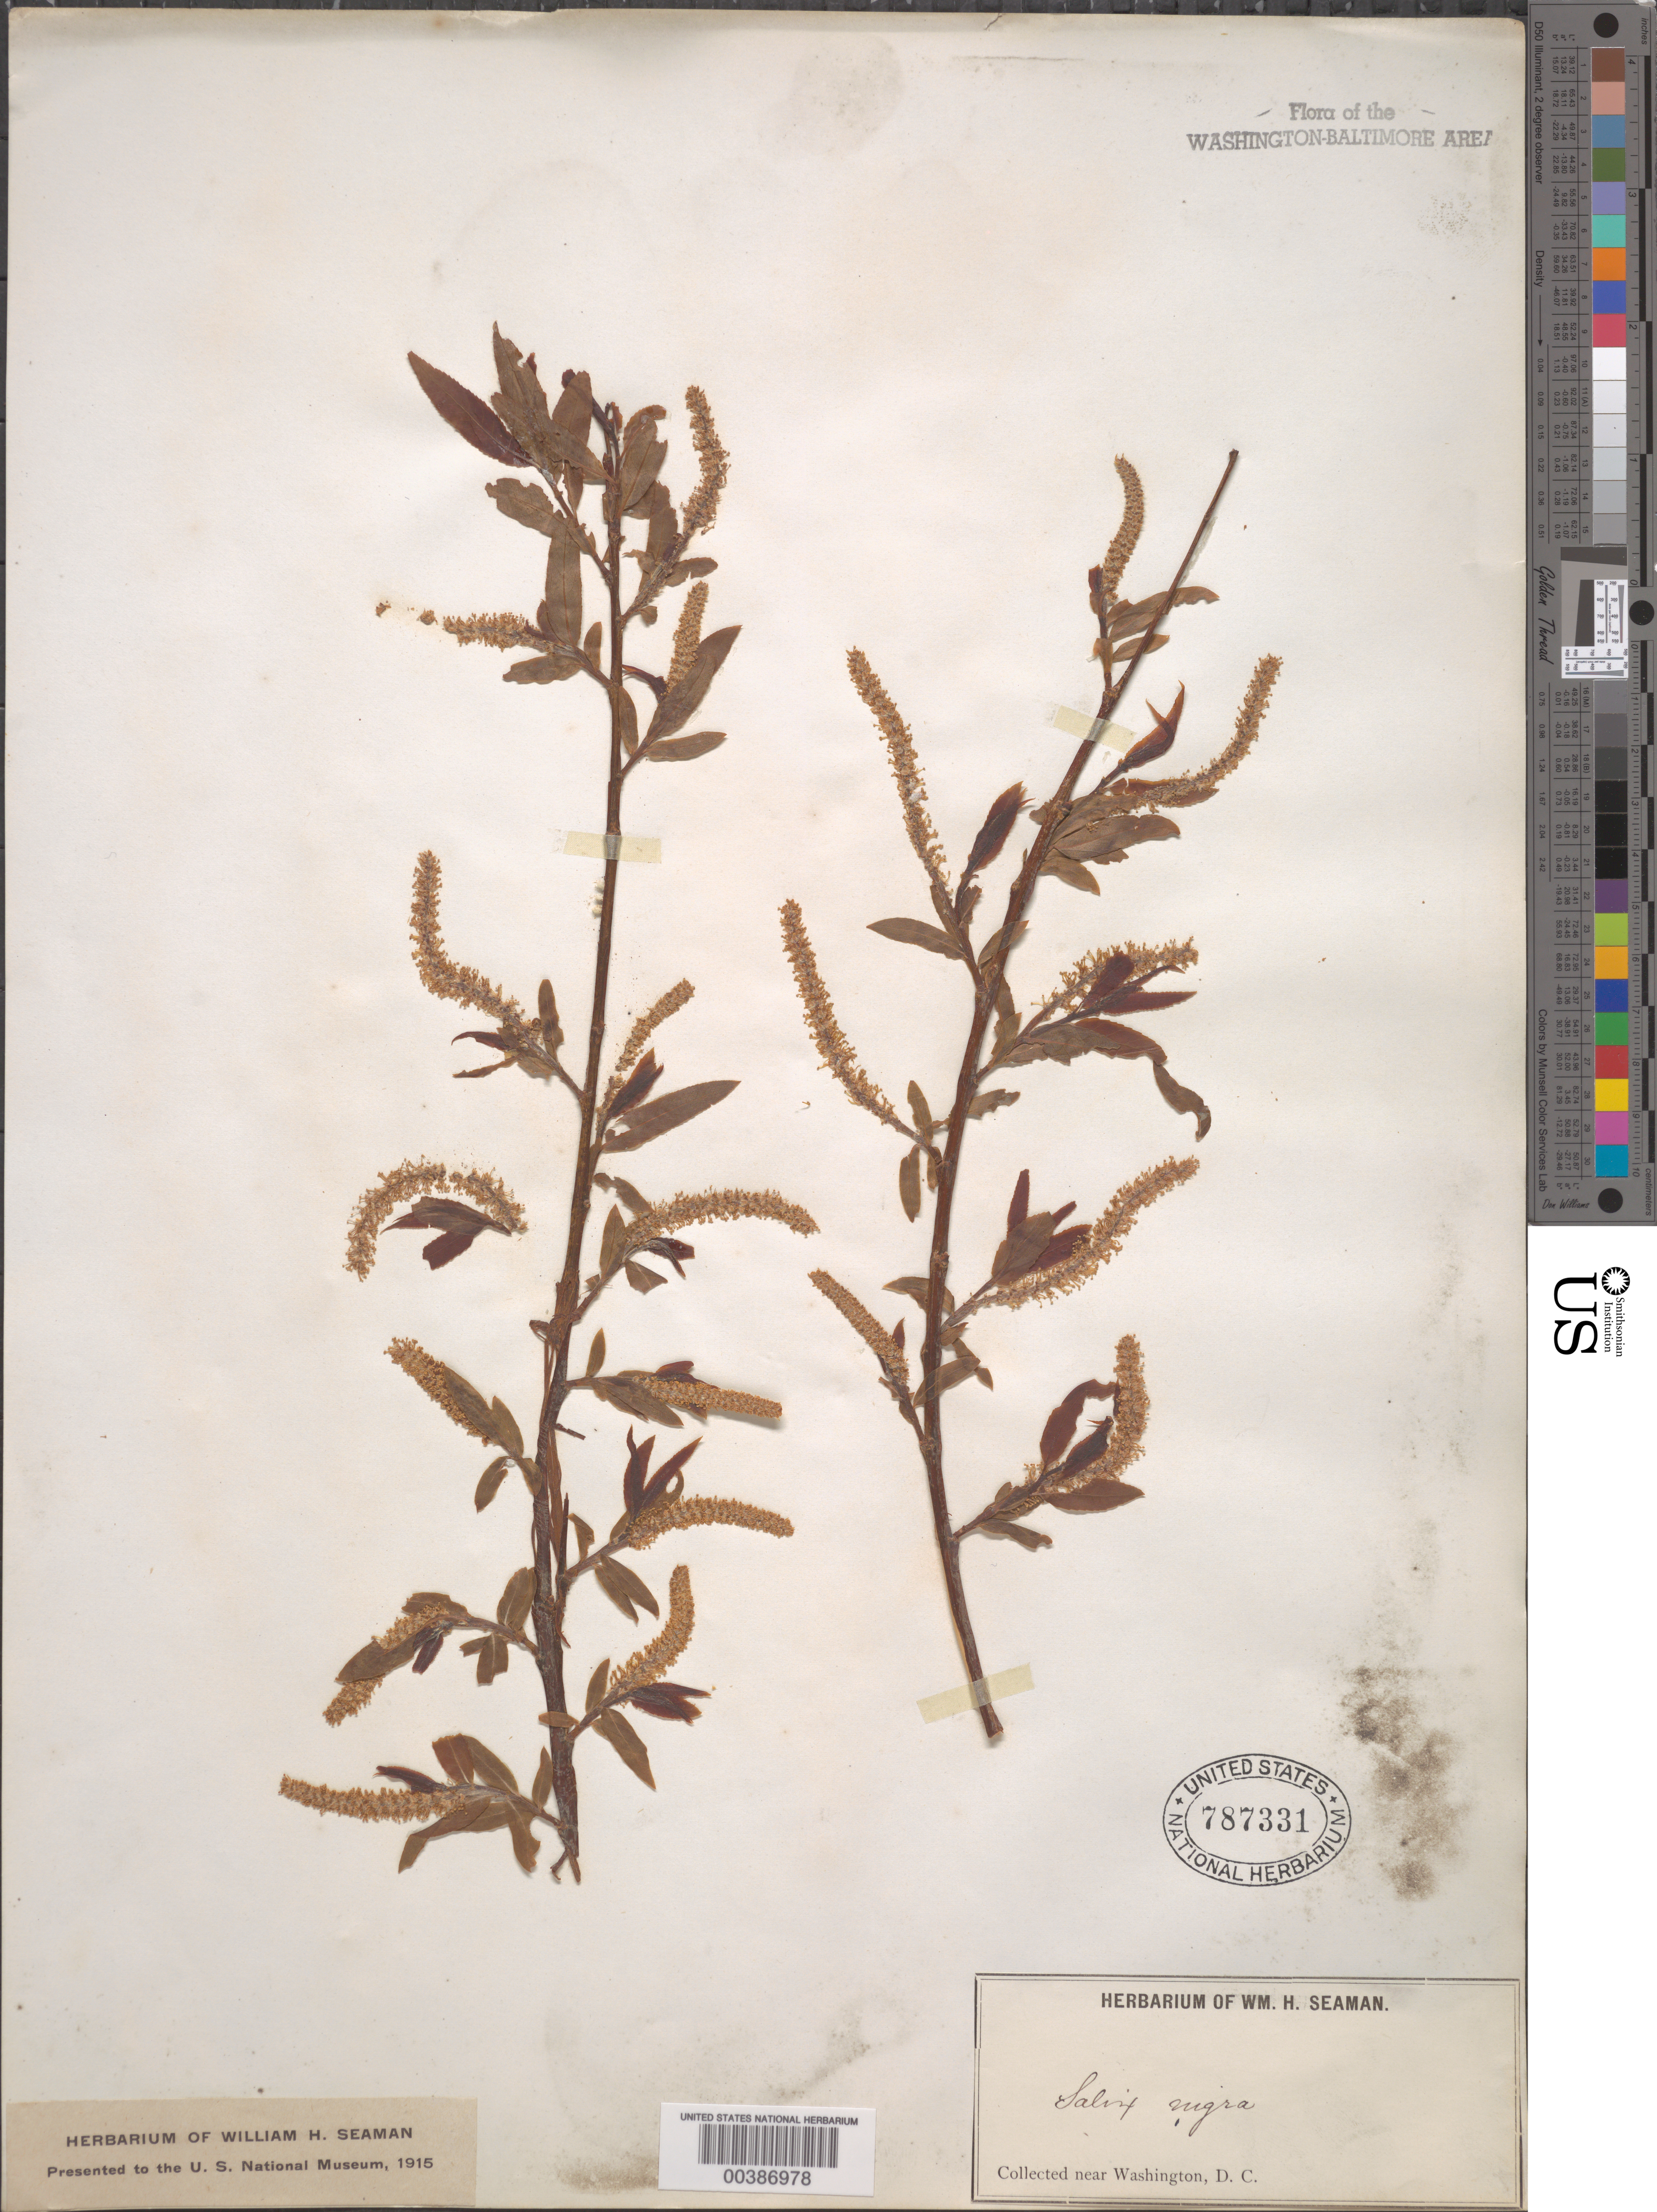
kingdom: Plantae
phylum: Tracheophyta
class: Magnoliopsida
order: Malpighiales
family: Salicaceae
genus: Salix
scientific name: Salix nigra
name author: Marshall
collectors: W. Seaman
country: United States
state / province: District of Columbia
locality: Washington DC area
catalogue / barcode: US 787331